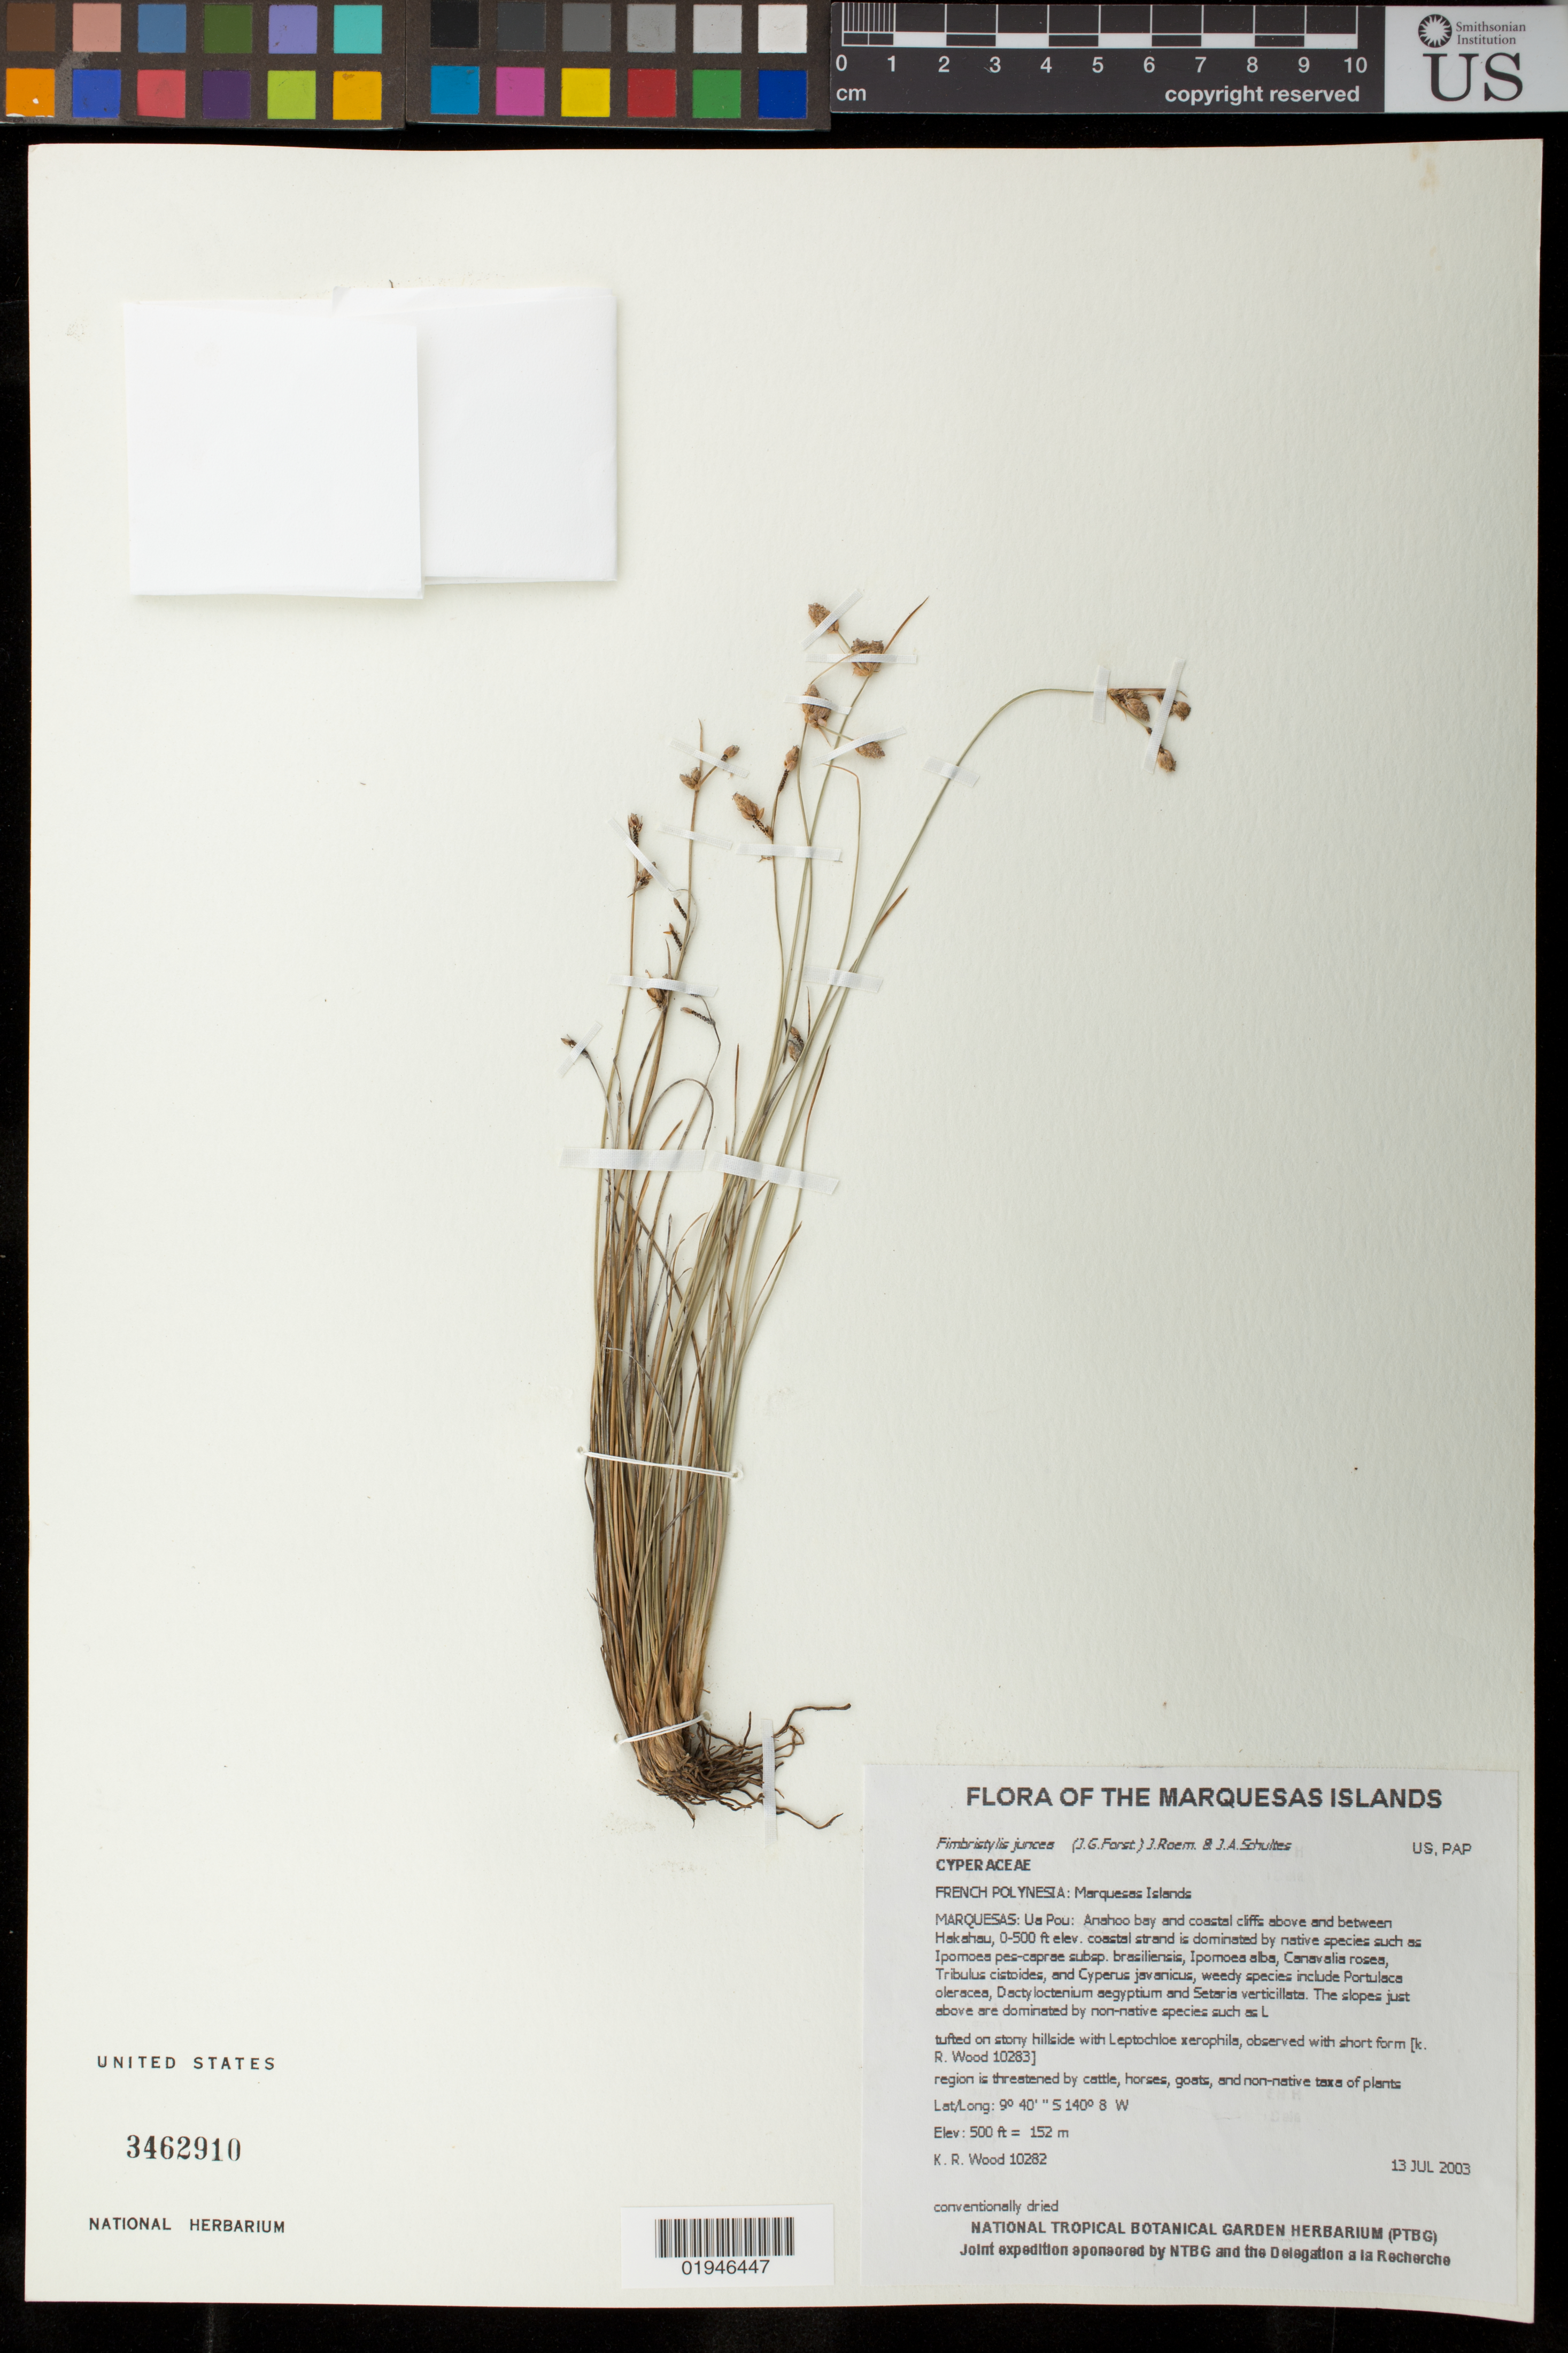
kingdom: Plantae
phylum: Tracheophyta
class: Liliopsida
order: Poales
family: Cyperaceae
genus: Fimbristylis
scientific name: Fimbristylis juncea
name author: (G. Forst.) Br. ex Roem. & Schult.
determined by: Wagner, W. L., (BOT), Smithsonian Institution - National Museum of Natural History (UNITED STATES)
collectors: K. R. Wood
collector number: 10282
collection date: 2003-07-13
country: French Polynesia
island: Ua Pou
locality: Anahoo bay and coastal cliffs above and between Hakahau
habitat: Open, dry, stony hillside, upper slope, E aspect, moderate slope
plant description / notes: Cattle, horses, goats, and non-native taxa of plants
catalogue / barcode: US 3462910